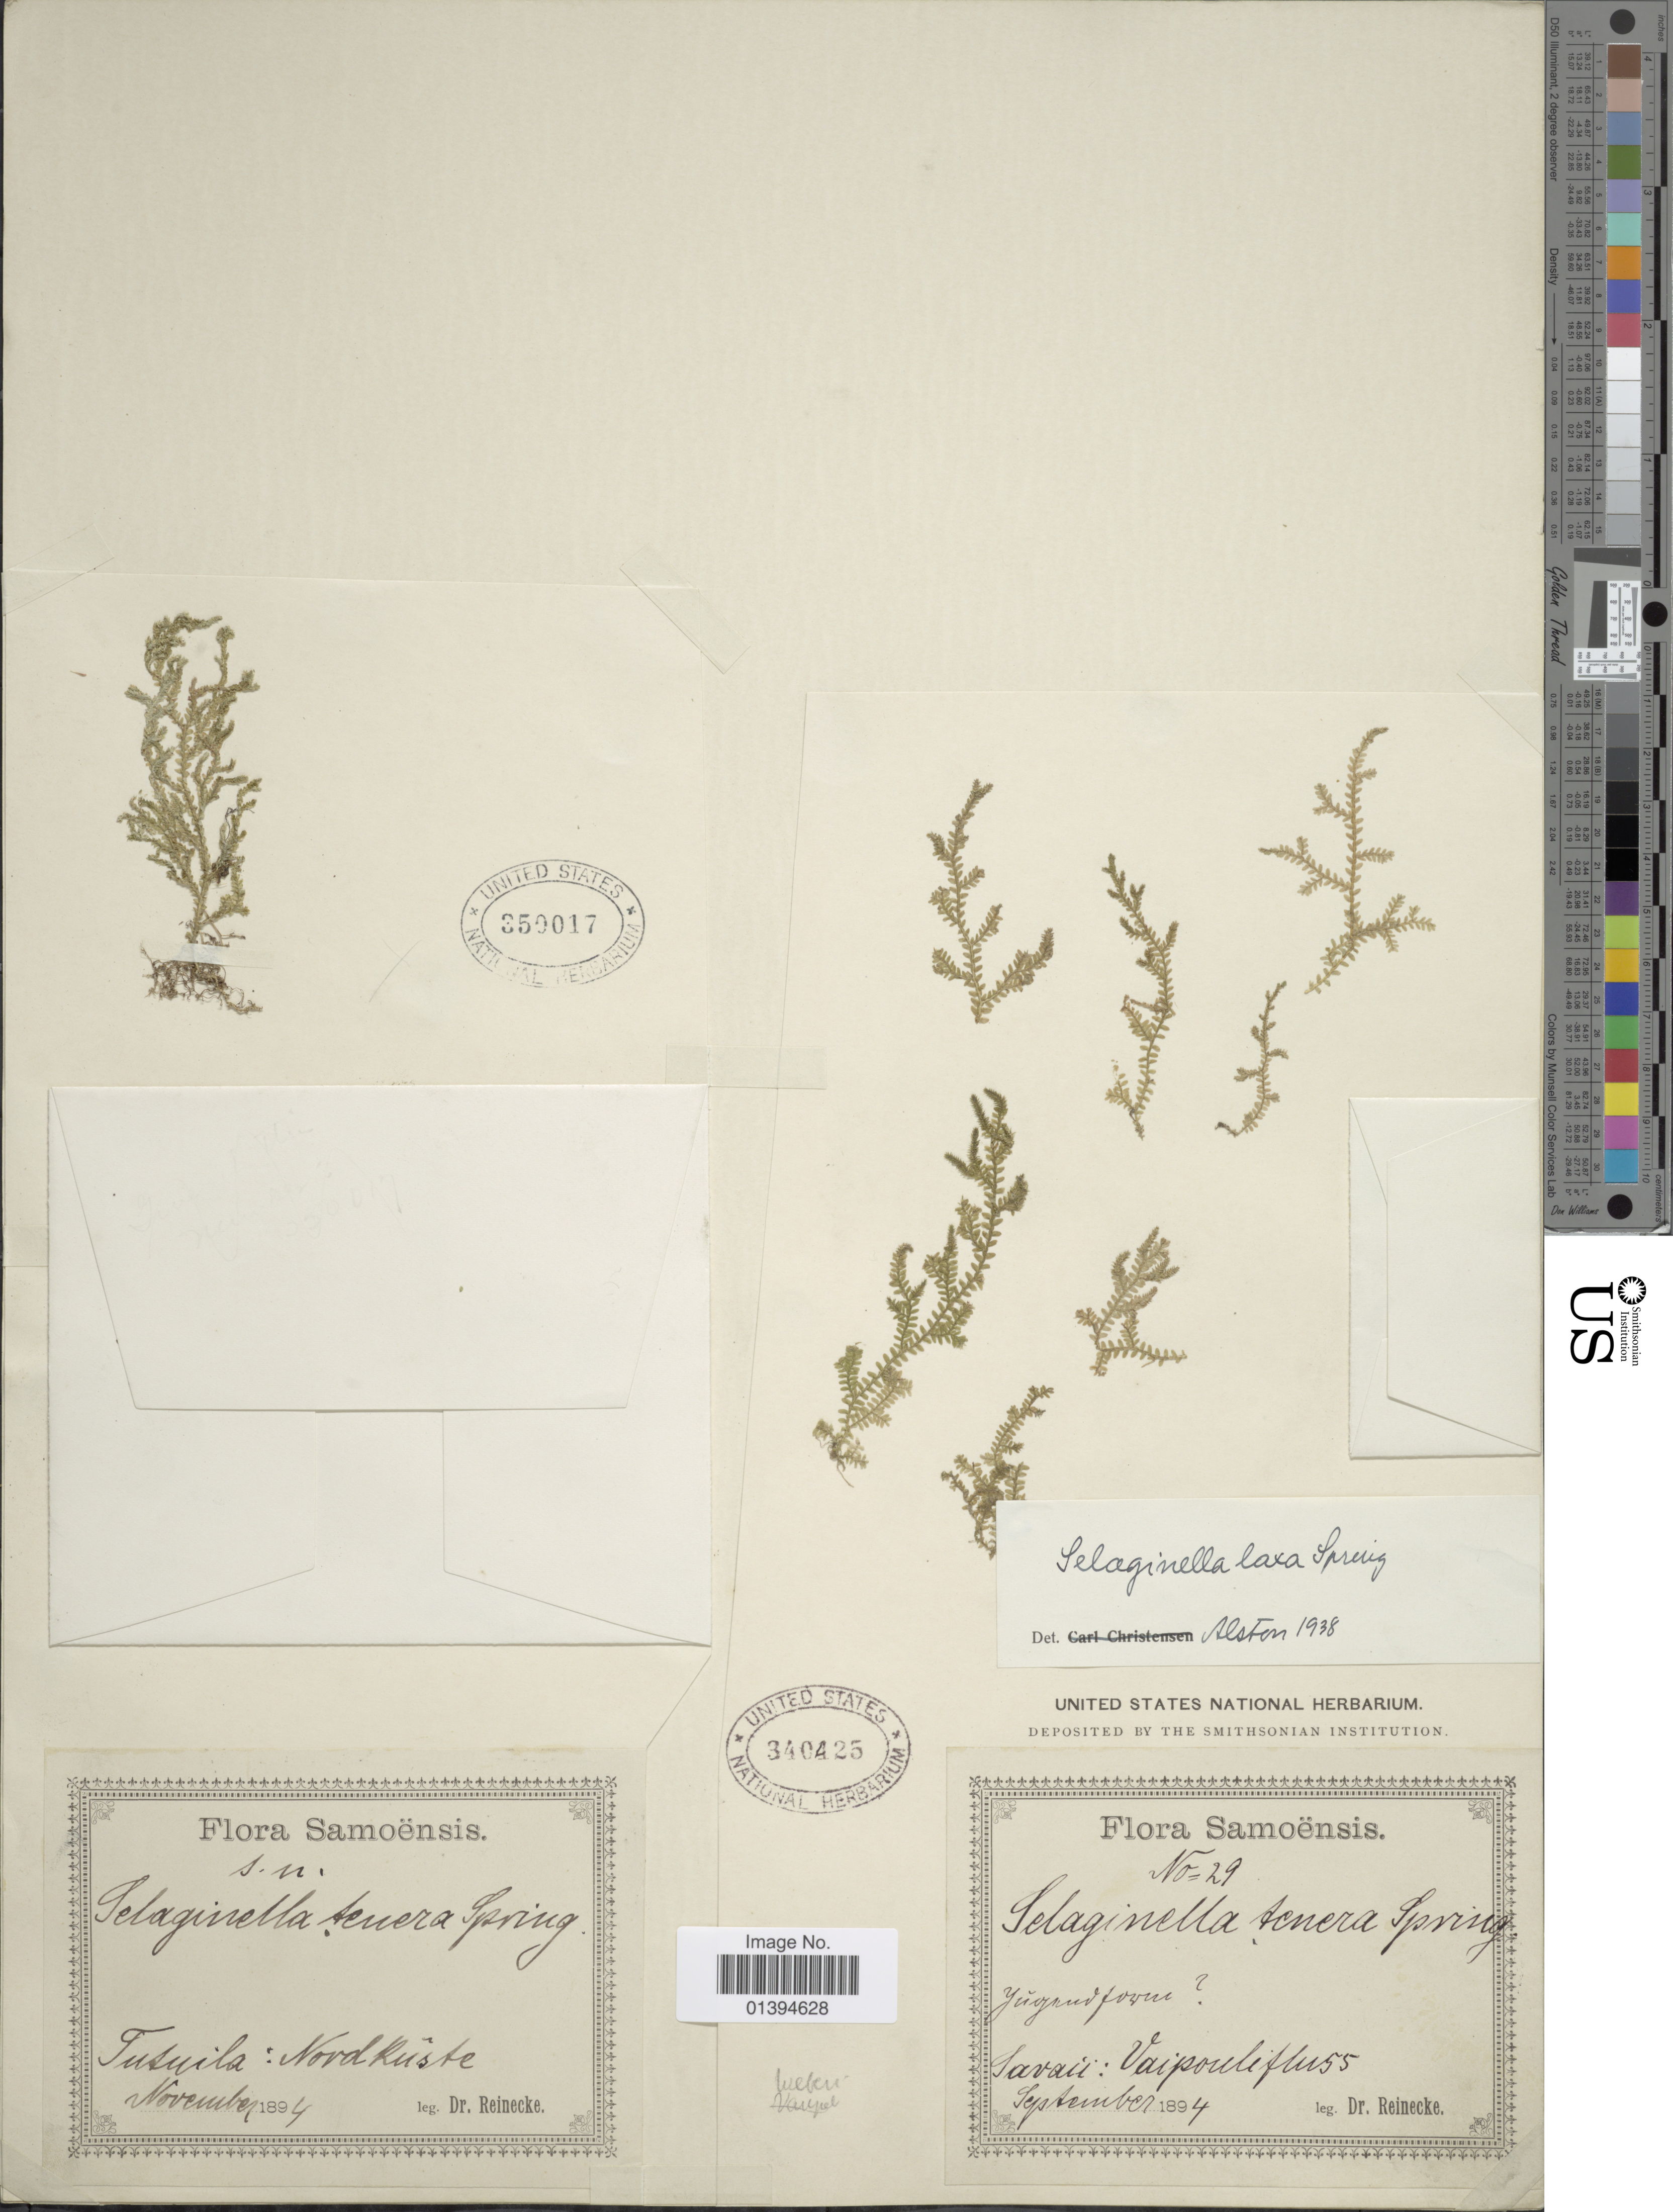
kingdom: Plantae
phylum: Tracheophyta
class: Lycopodiopsida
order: Selaginellales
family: Selaginellaceae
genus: Selaginella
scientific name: Selaginella laxa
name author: Spring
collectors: -- Reinecke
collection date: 1894-11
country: Samoa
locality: Tusuila: nordkuste [interpreted]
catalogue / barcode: US 350017-2